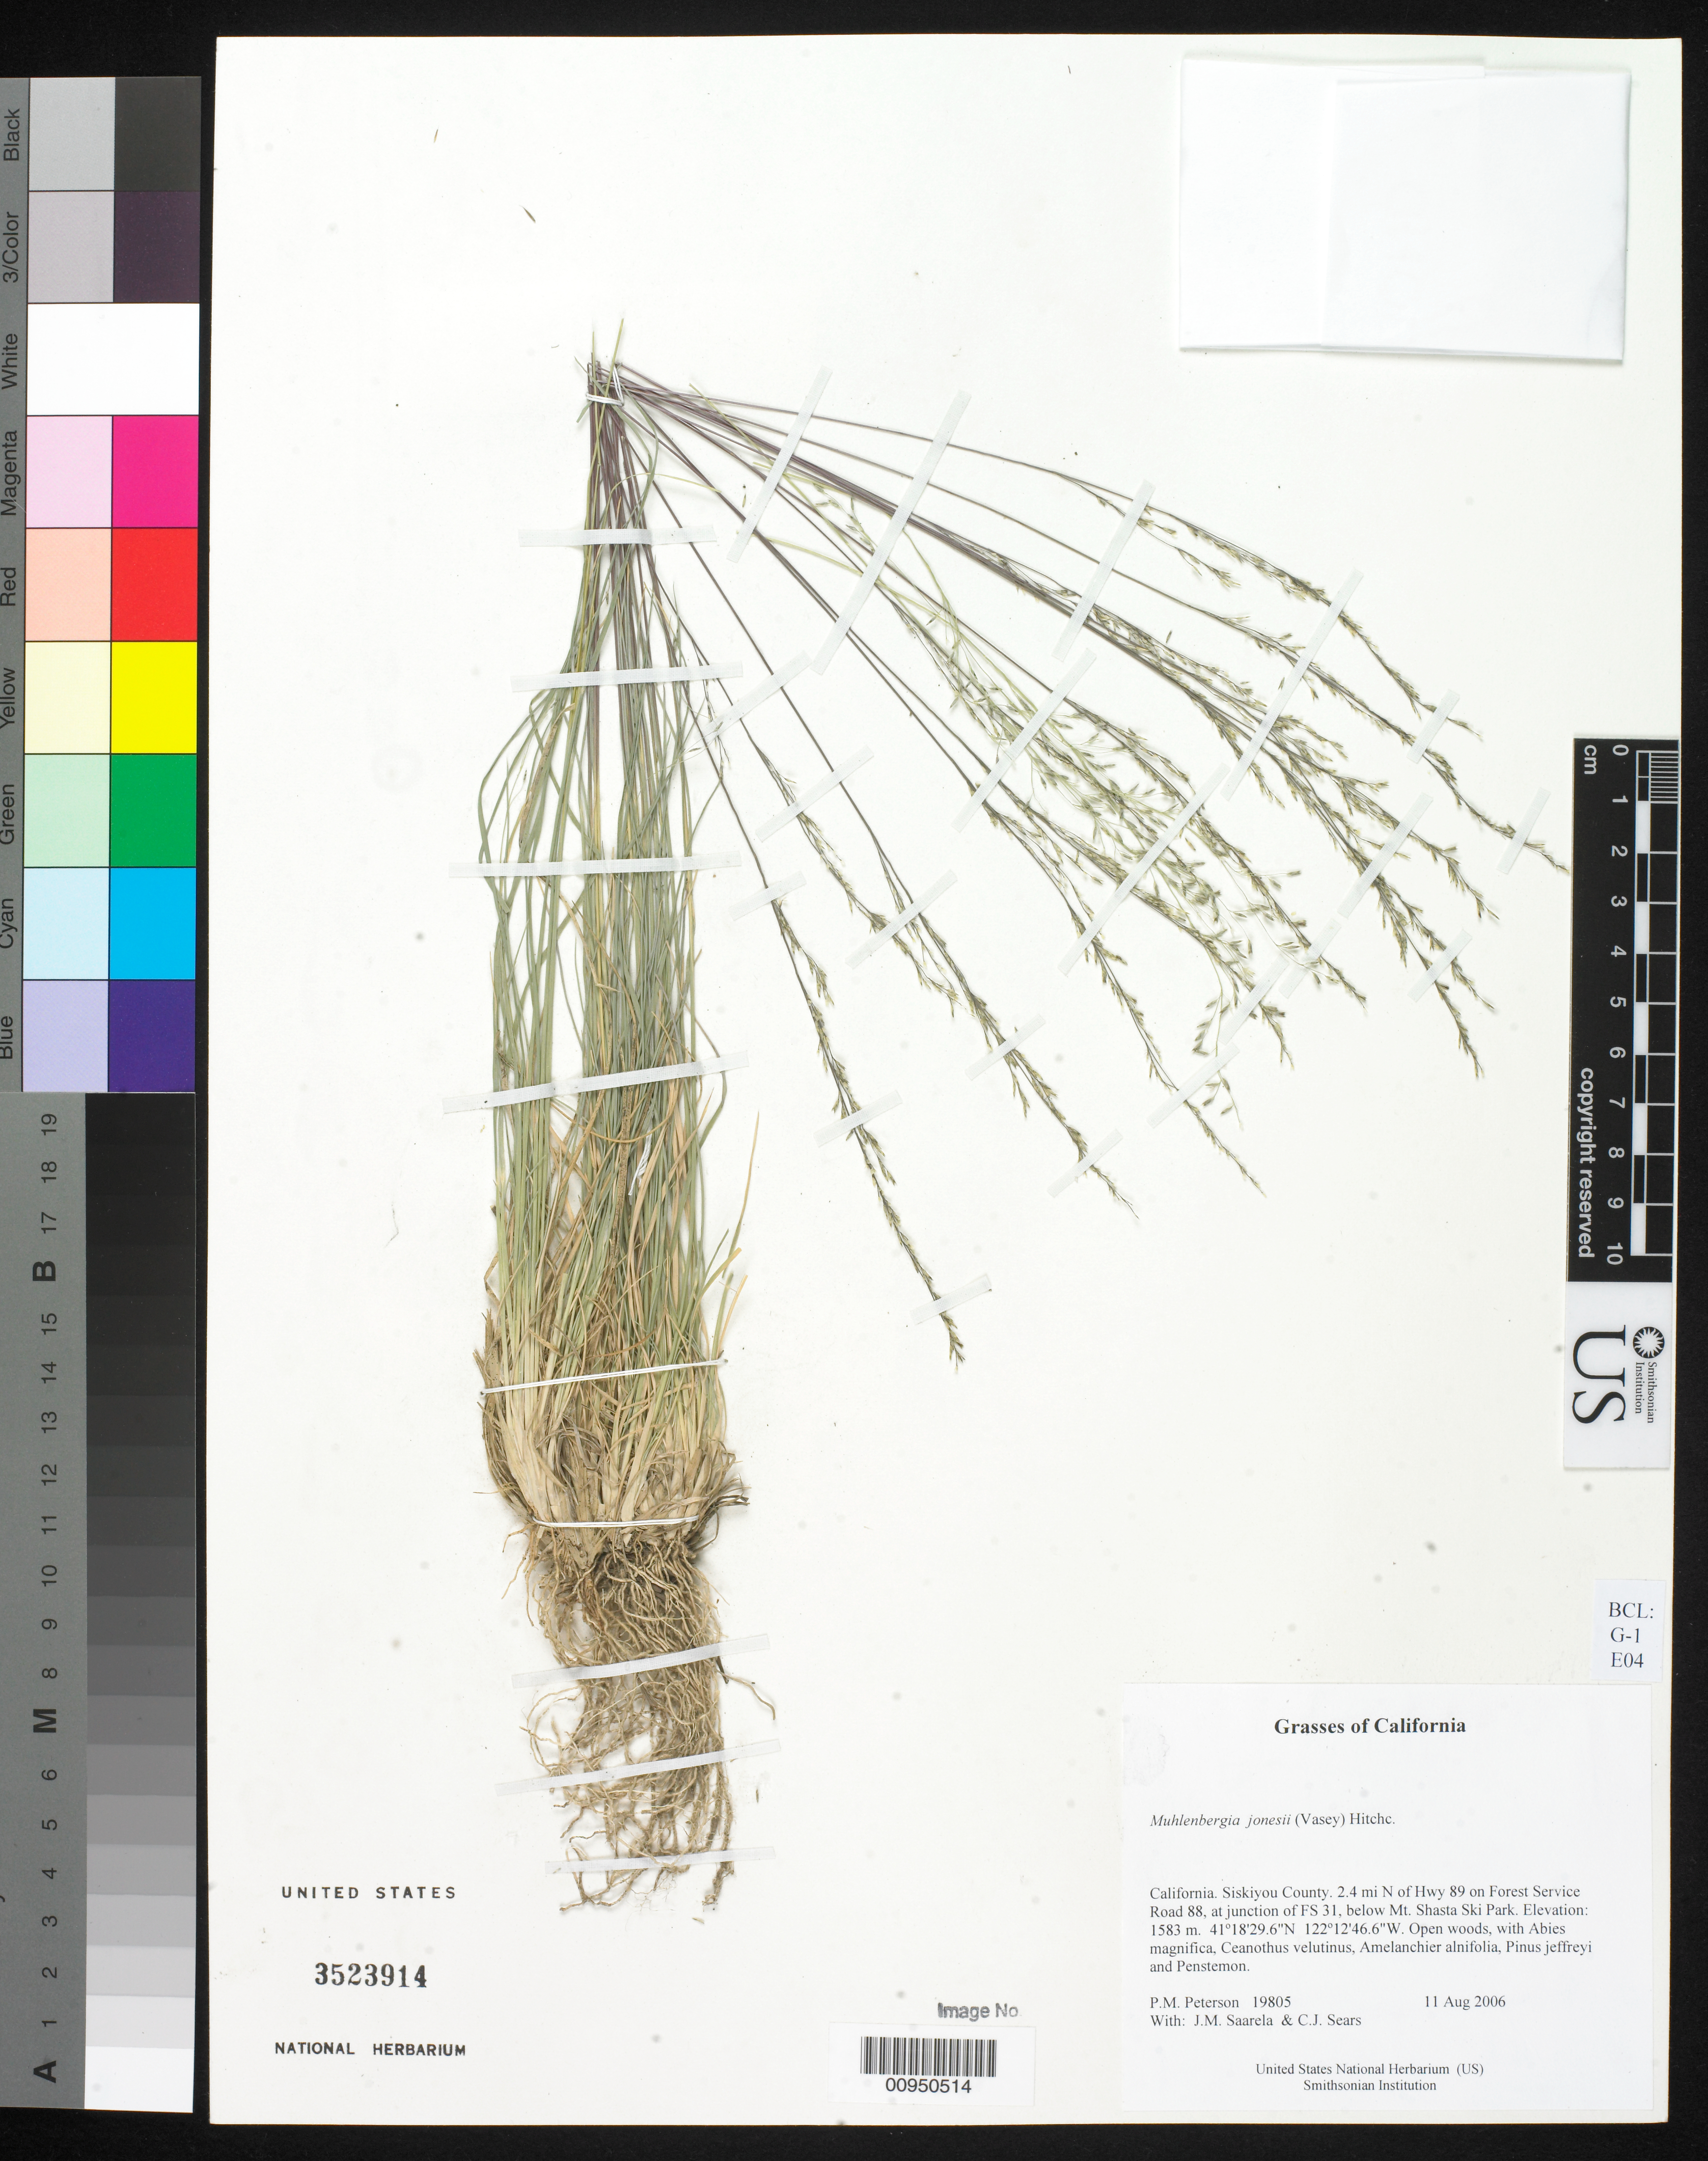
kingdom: Plantae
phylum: Tracheophyta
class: Liliopsida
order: Poales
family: Poaceae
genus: Muhlenbergia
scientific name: Muhlenbergia jonesii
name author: (Vasey) Hitchc.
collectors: P. M. Peterson, J. Saarela & C. Sears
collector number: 19805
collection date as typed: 11 Aug 2006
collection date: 2006-08-11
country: United States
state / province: California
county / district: Siskiyou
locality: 2.4 mi N of Hwy 89 on Forest Service Road 88, at junction of FS 31, below Mt. Shasta Ski Park.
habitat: Open woods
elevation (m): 1583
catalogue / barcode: US 3523914